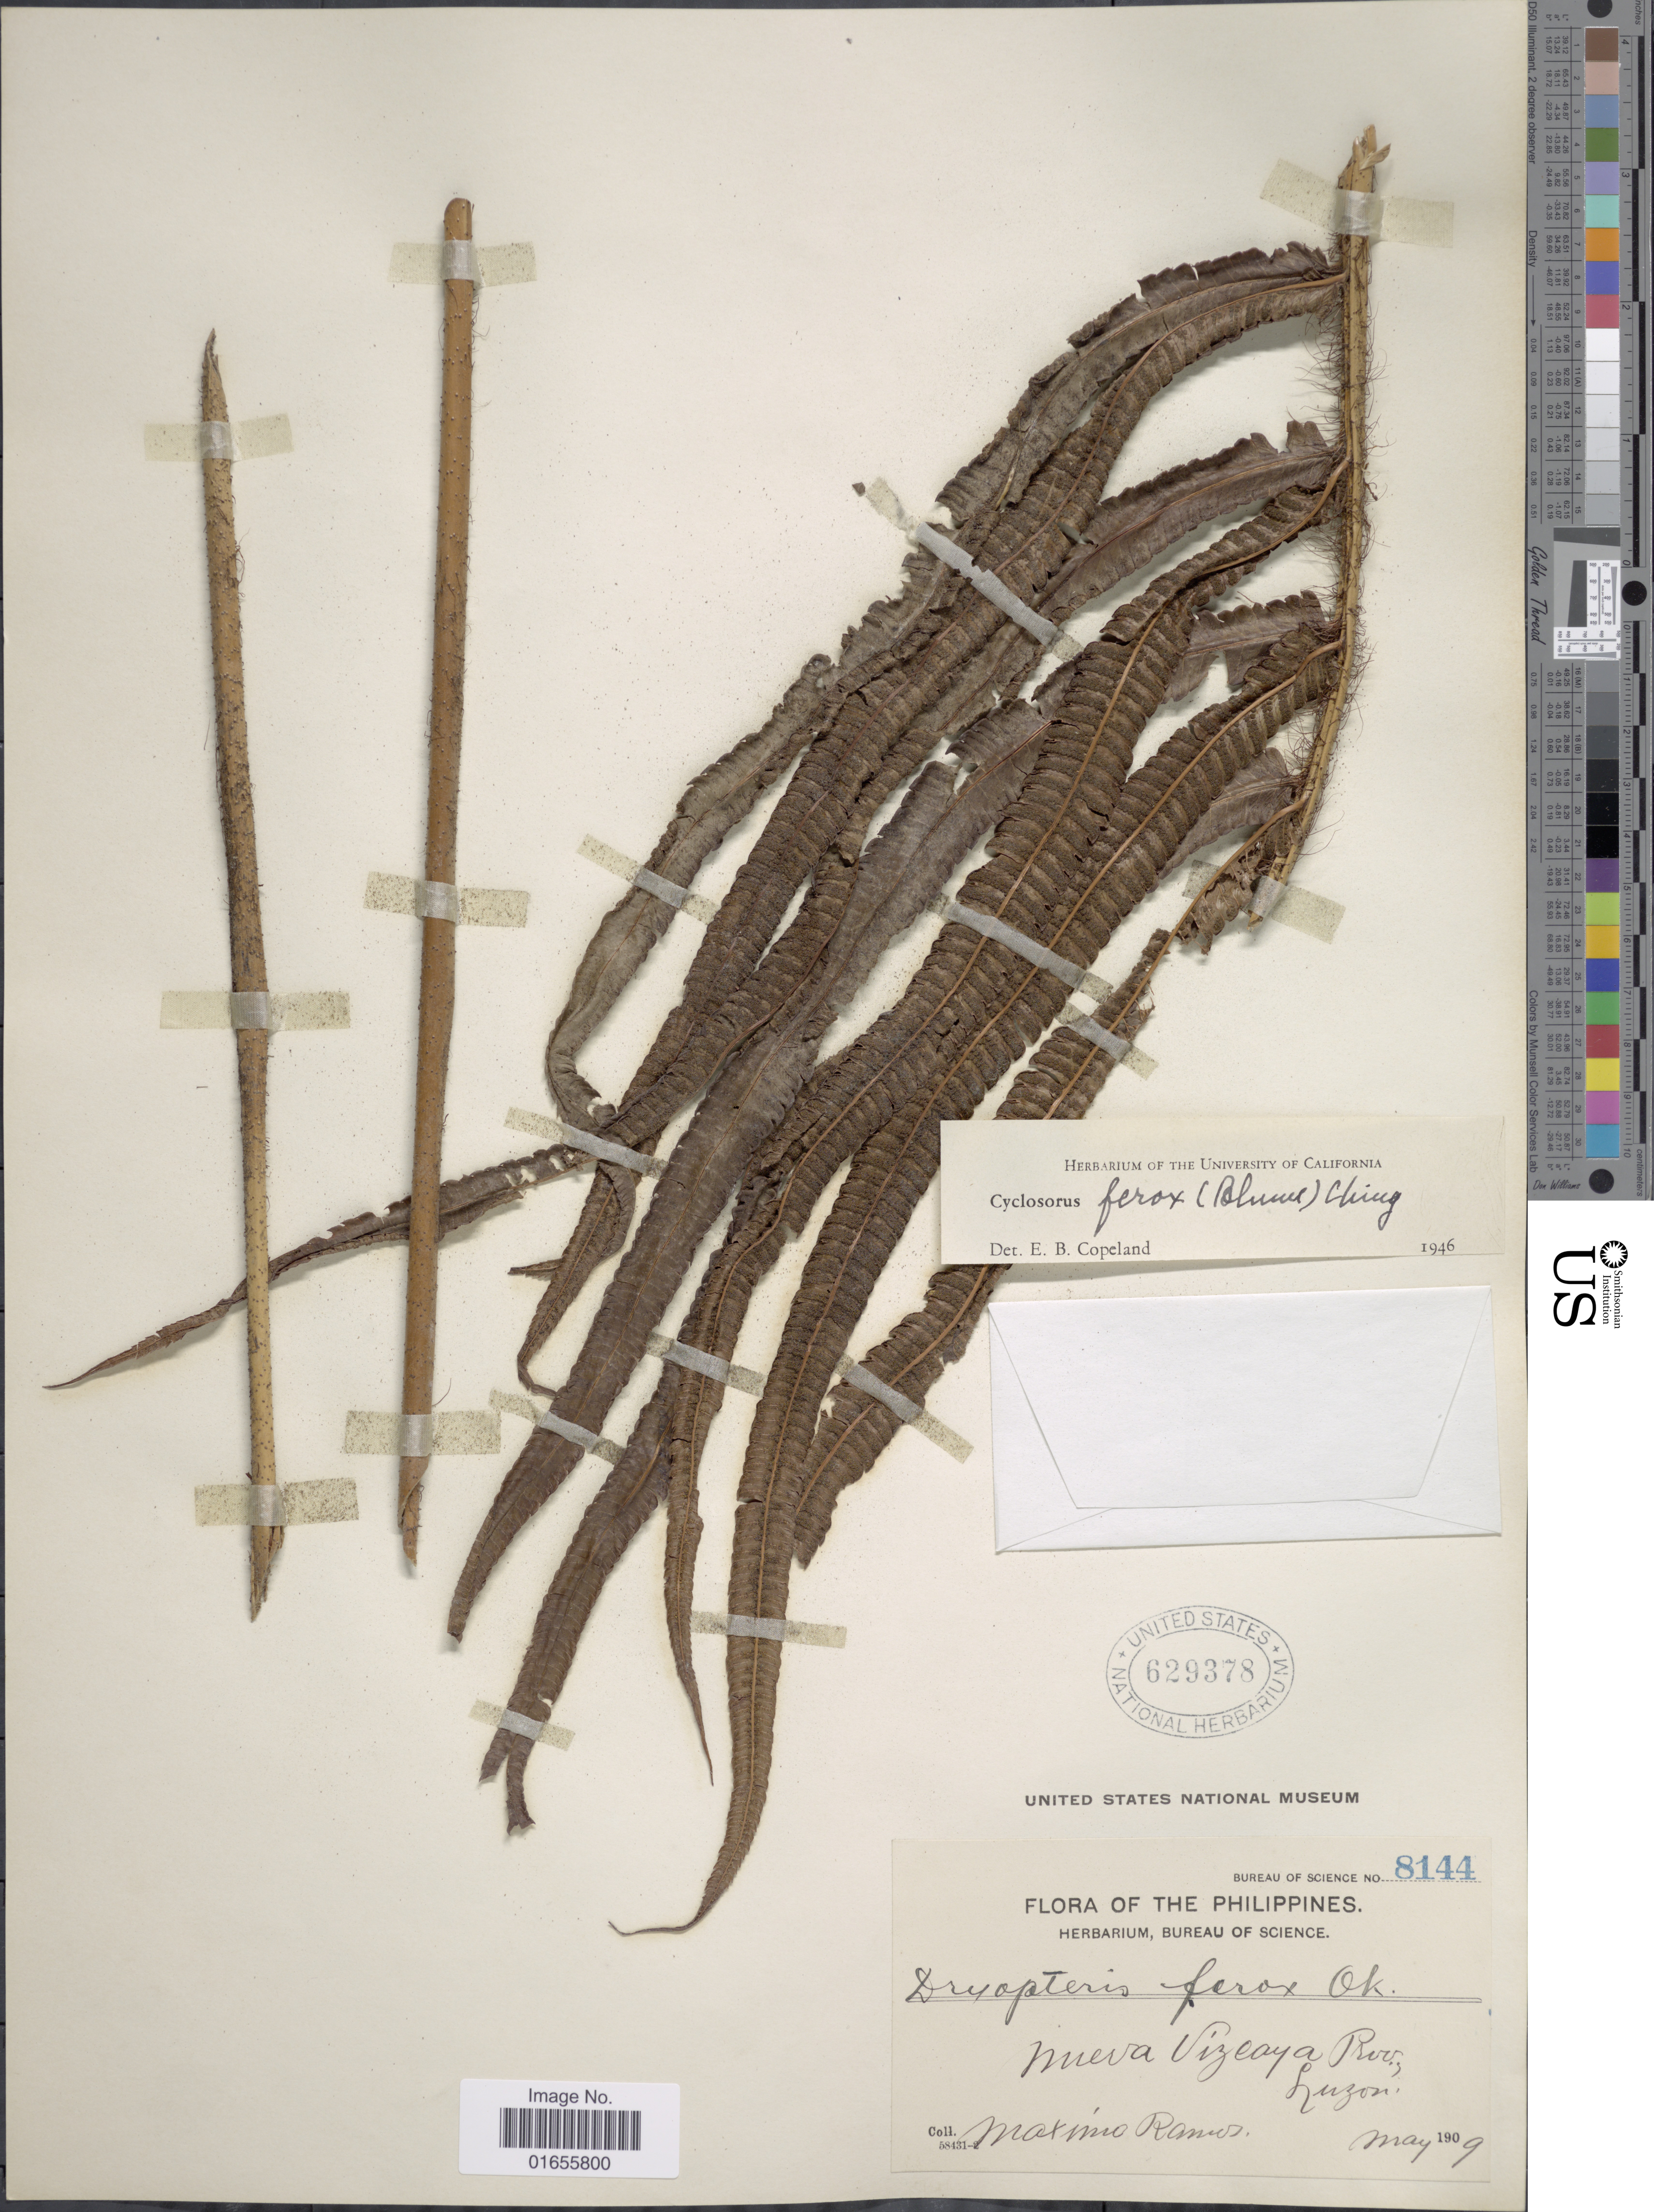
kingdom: Plantae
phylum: Tracheophyta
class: Polypodiopsida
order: Polypodiales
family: Thelypteridaceae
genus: Chingia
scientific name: Chingia ferox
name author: (Blume) Holttum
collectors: M. Ramos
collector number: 8144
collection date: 1909-05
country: Philippines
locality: Nueva Vizeaya Prov. Luzon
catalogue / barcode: US 629378